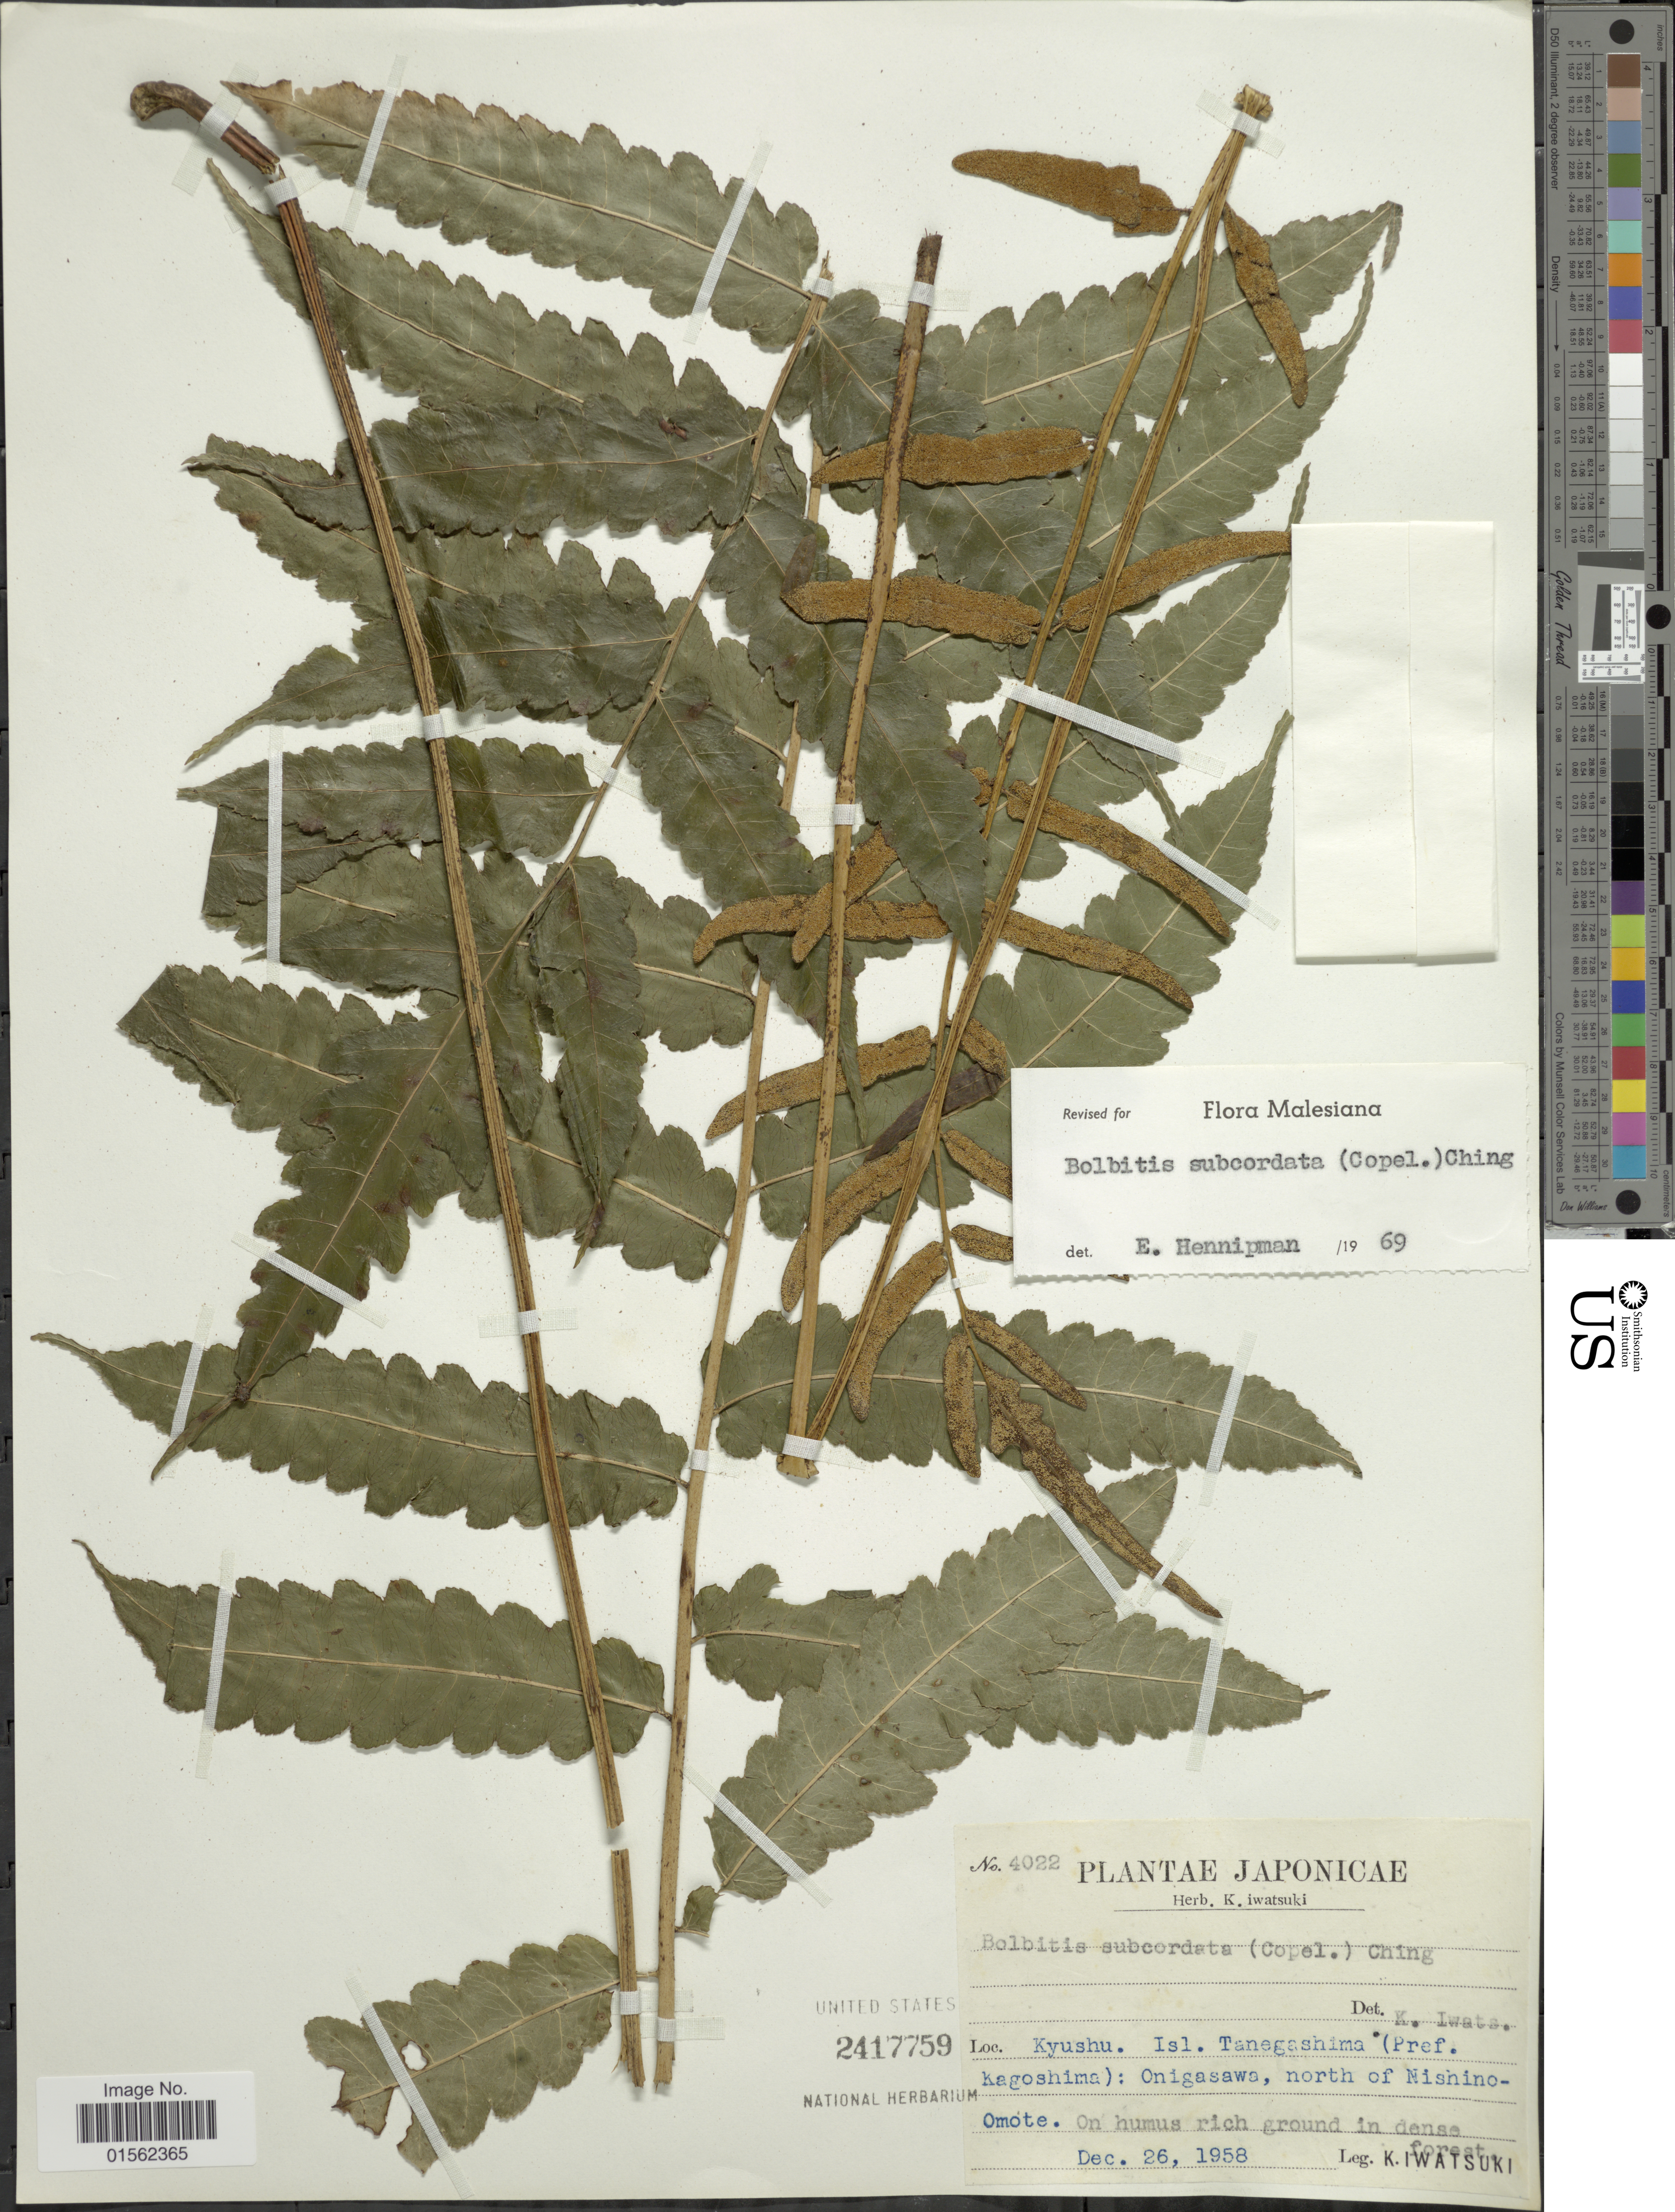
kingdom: Plantae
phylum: Tracheophyta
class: Polypodiopsida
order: Polypodiales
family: Dryopteridaceae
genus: Bolbitis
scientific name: Bolbitis subcordata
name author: (Copel.) Ching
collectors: K. Iwatsuki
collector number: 4022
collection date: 1958-12-26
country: Japan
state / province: Kagosima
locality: Kyushu, Isl. Tangegashima (Pref. Kagoshima): Onigasawa, north of Nishino-Omote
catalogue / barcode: US 2417759